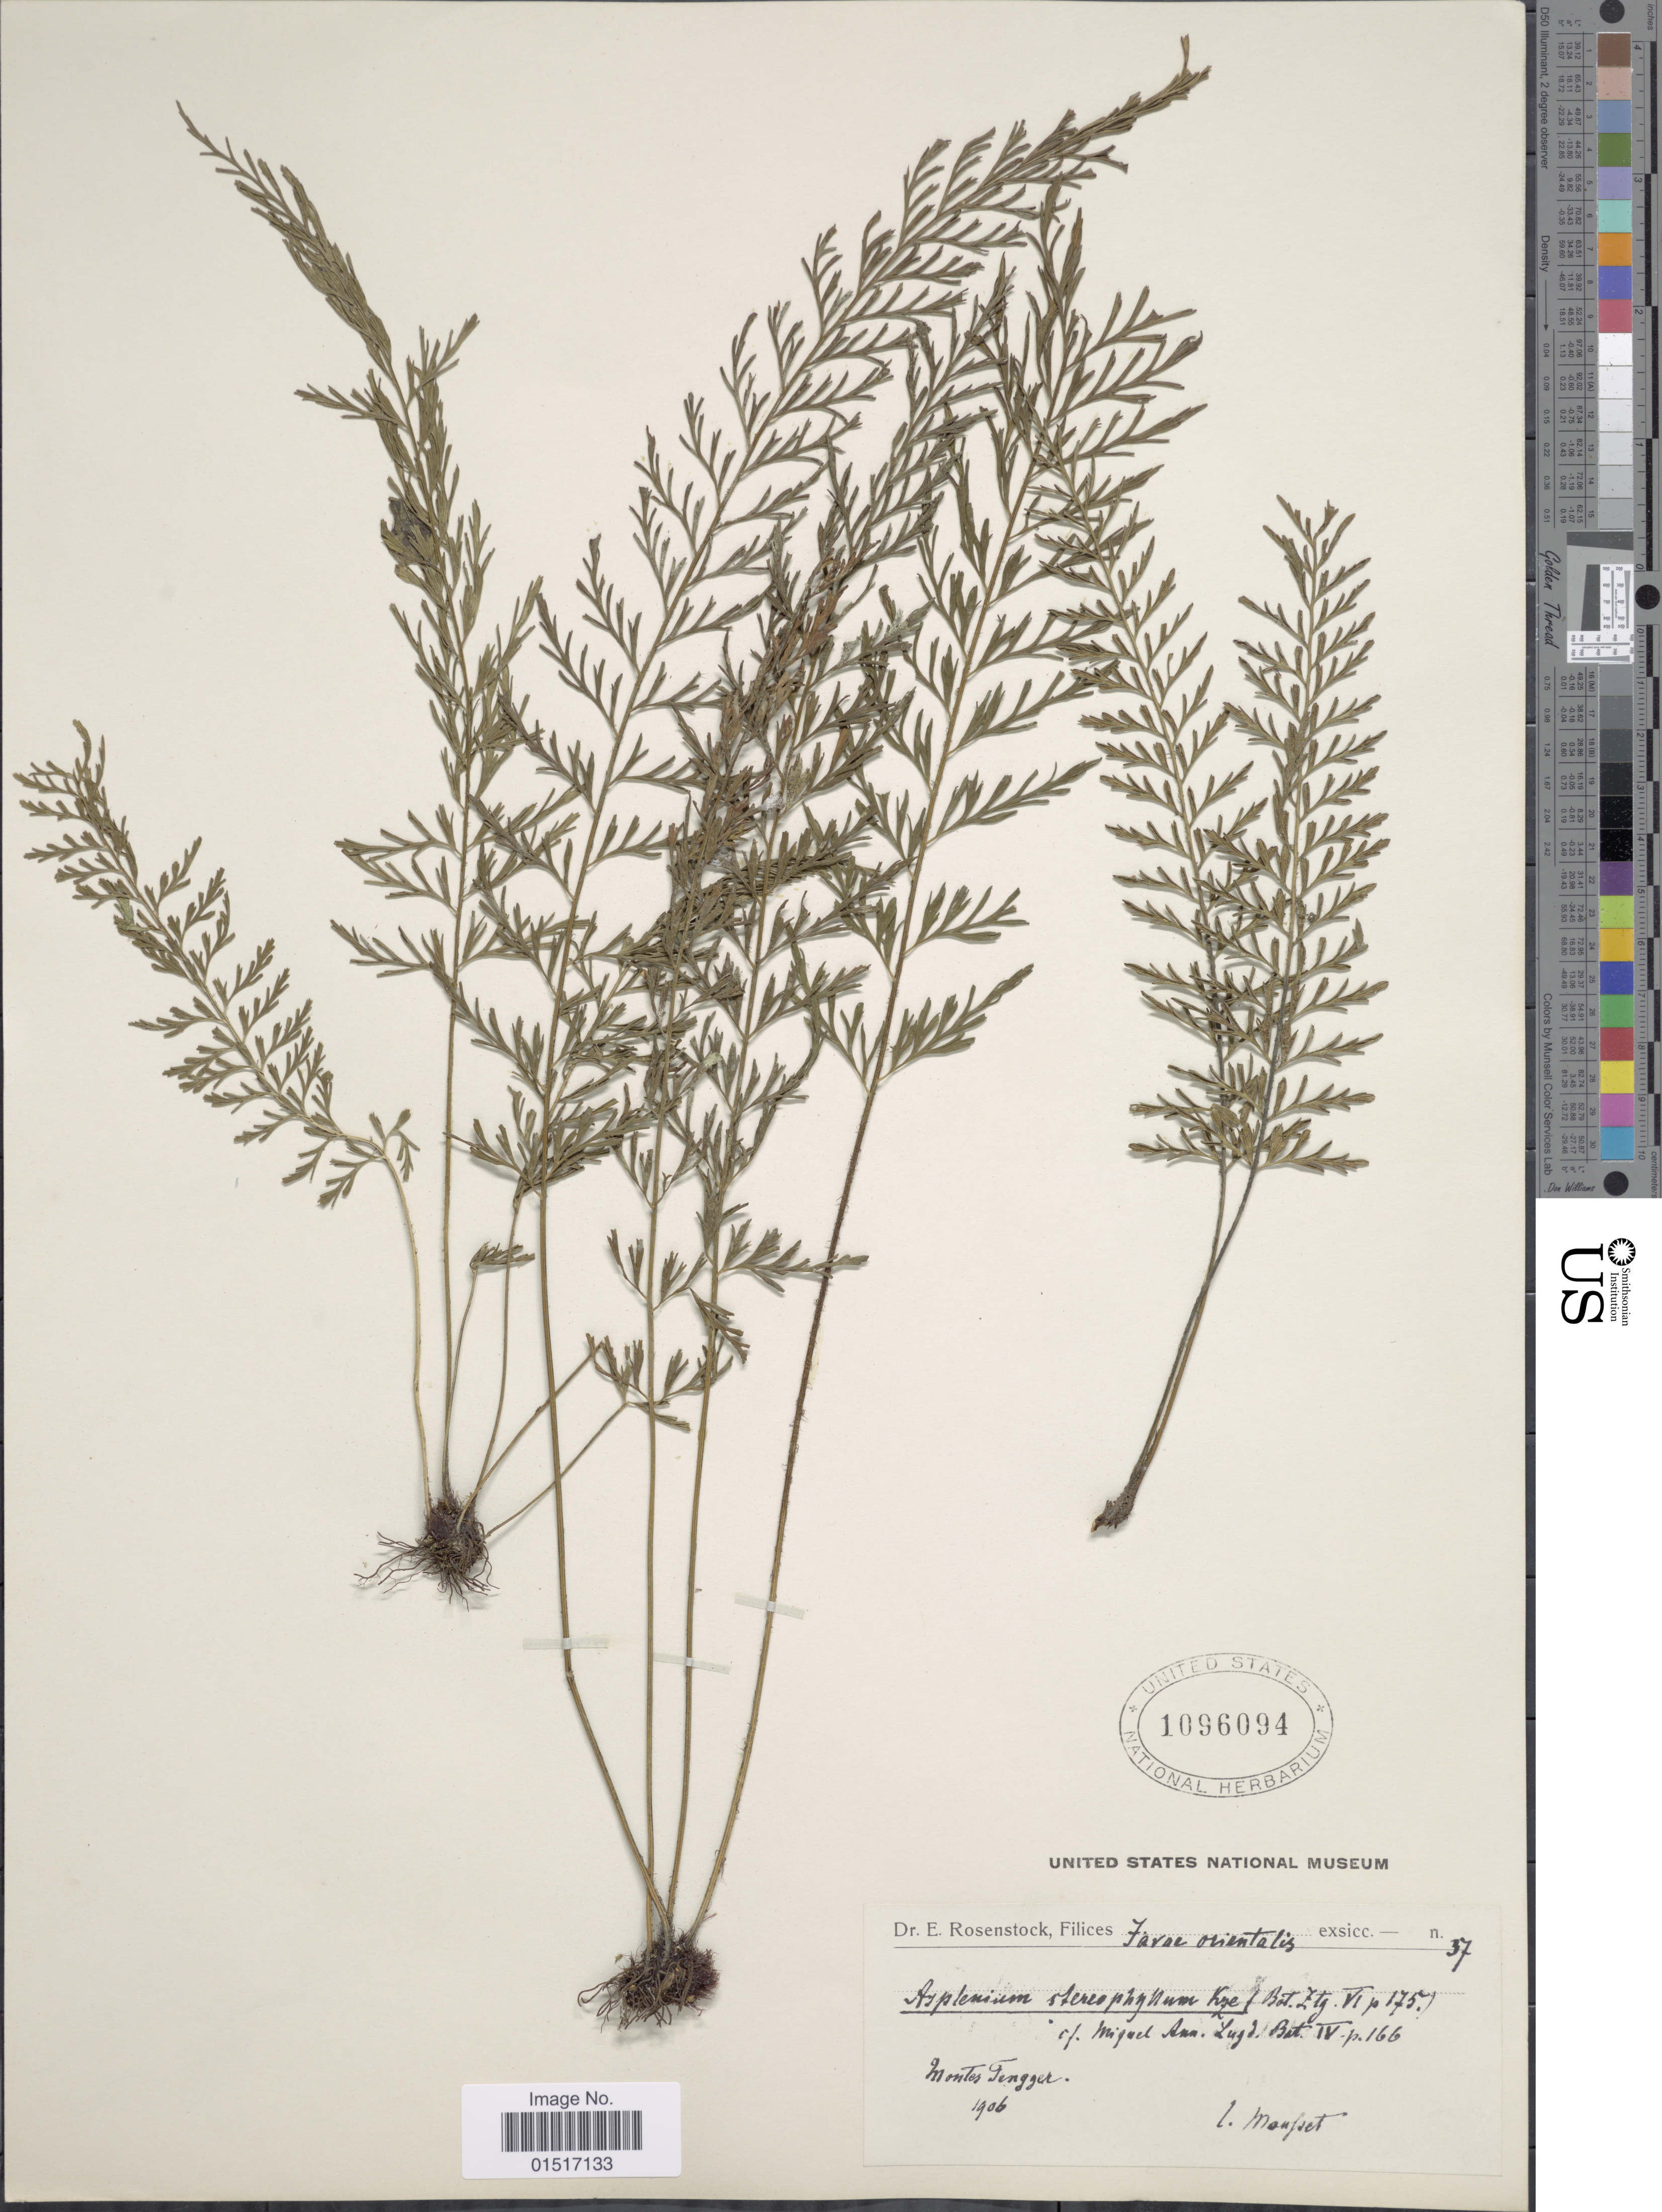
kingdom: Plantae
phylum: Tracheophyta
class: Polypodiopsida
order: Polypodiales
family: Aspleniaceae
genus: Asplenium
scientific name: Asplenium stereophyllum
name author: Kunze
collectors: Mousset, --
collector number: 37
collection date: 1906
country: Indonesia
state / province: Java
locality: Montes Tengger.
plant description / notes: No precise locality correction needed.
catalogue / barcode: US 1096094